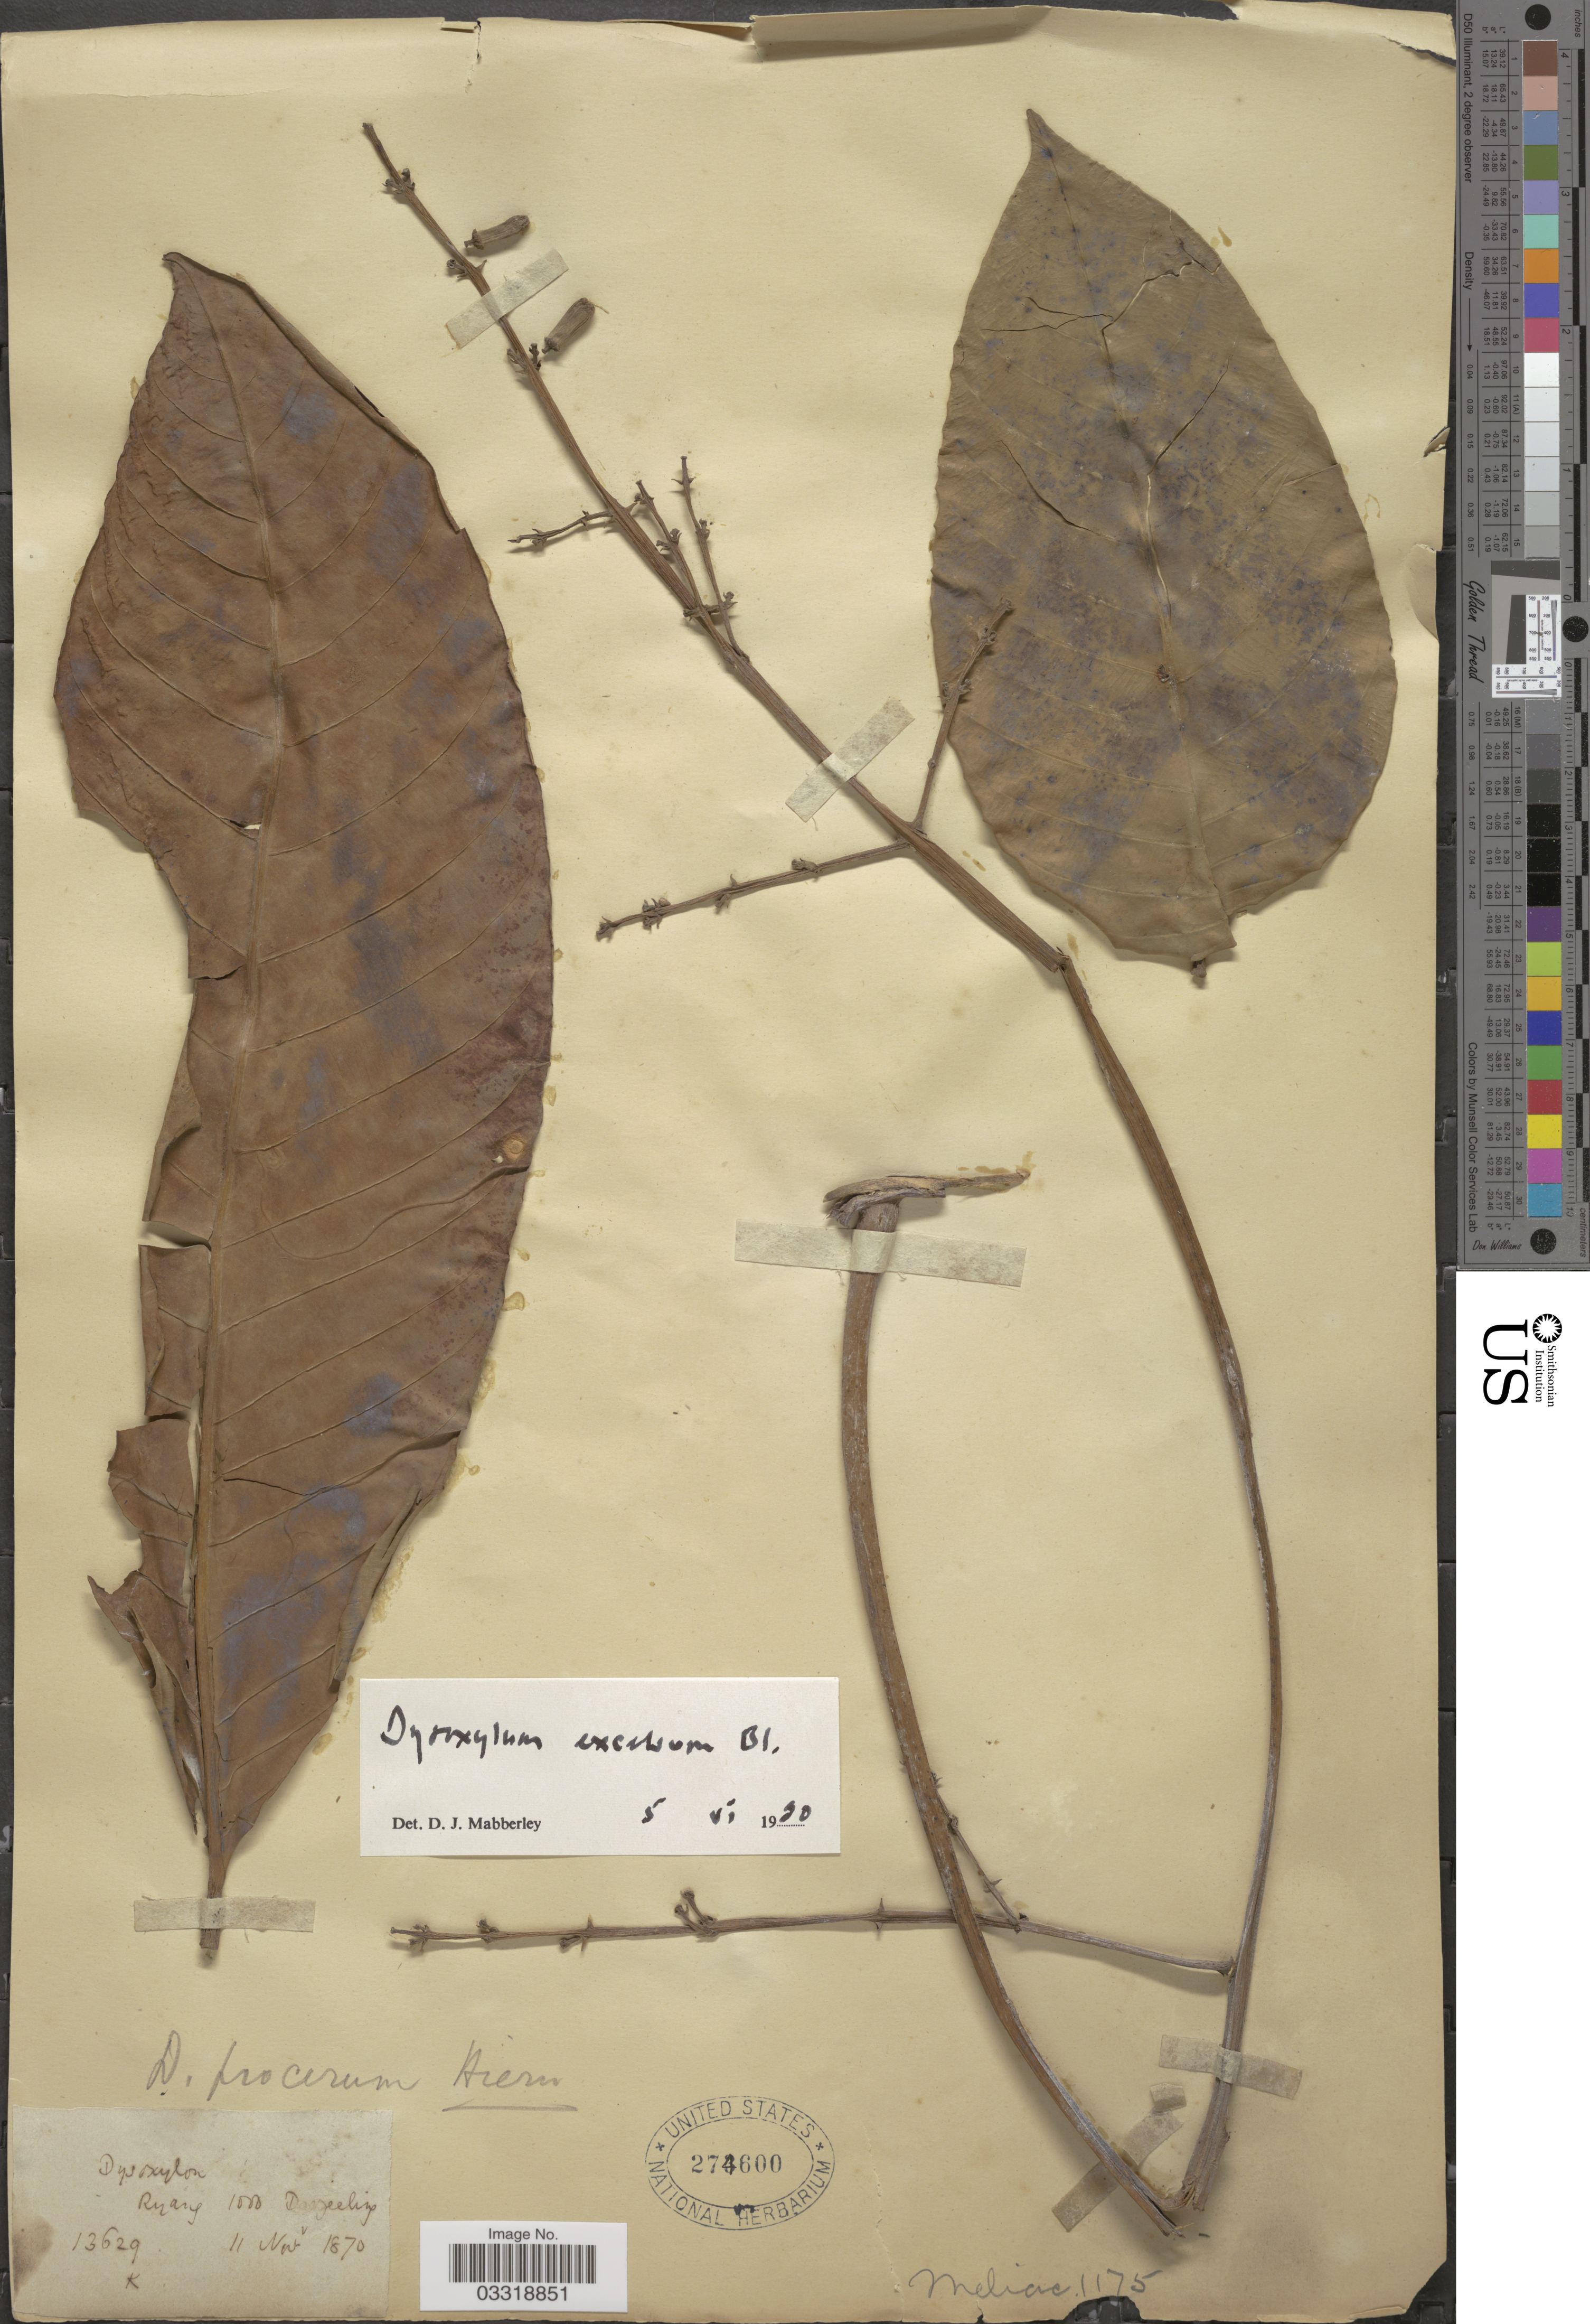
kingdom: Plantae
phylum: Tracheophyta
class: Magnoliopsida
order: Sapindales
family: Meliaceae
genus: Prasoxylon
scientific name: Prasoxylon excelsum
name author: (Spreng.) Mabb.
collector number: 13629K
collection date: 1870-11-11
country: India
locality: Ryang Darjeeling.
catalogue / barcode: US 274600